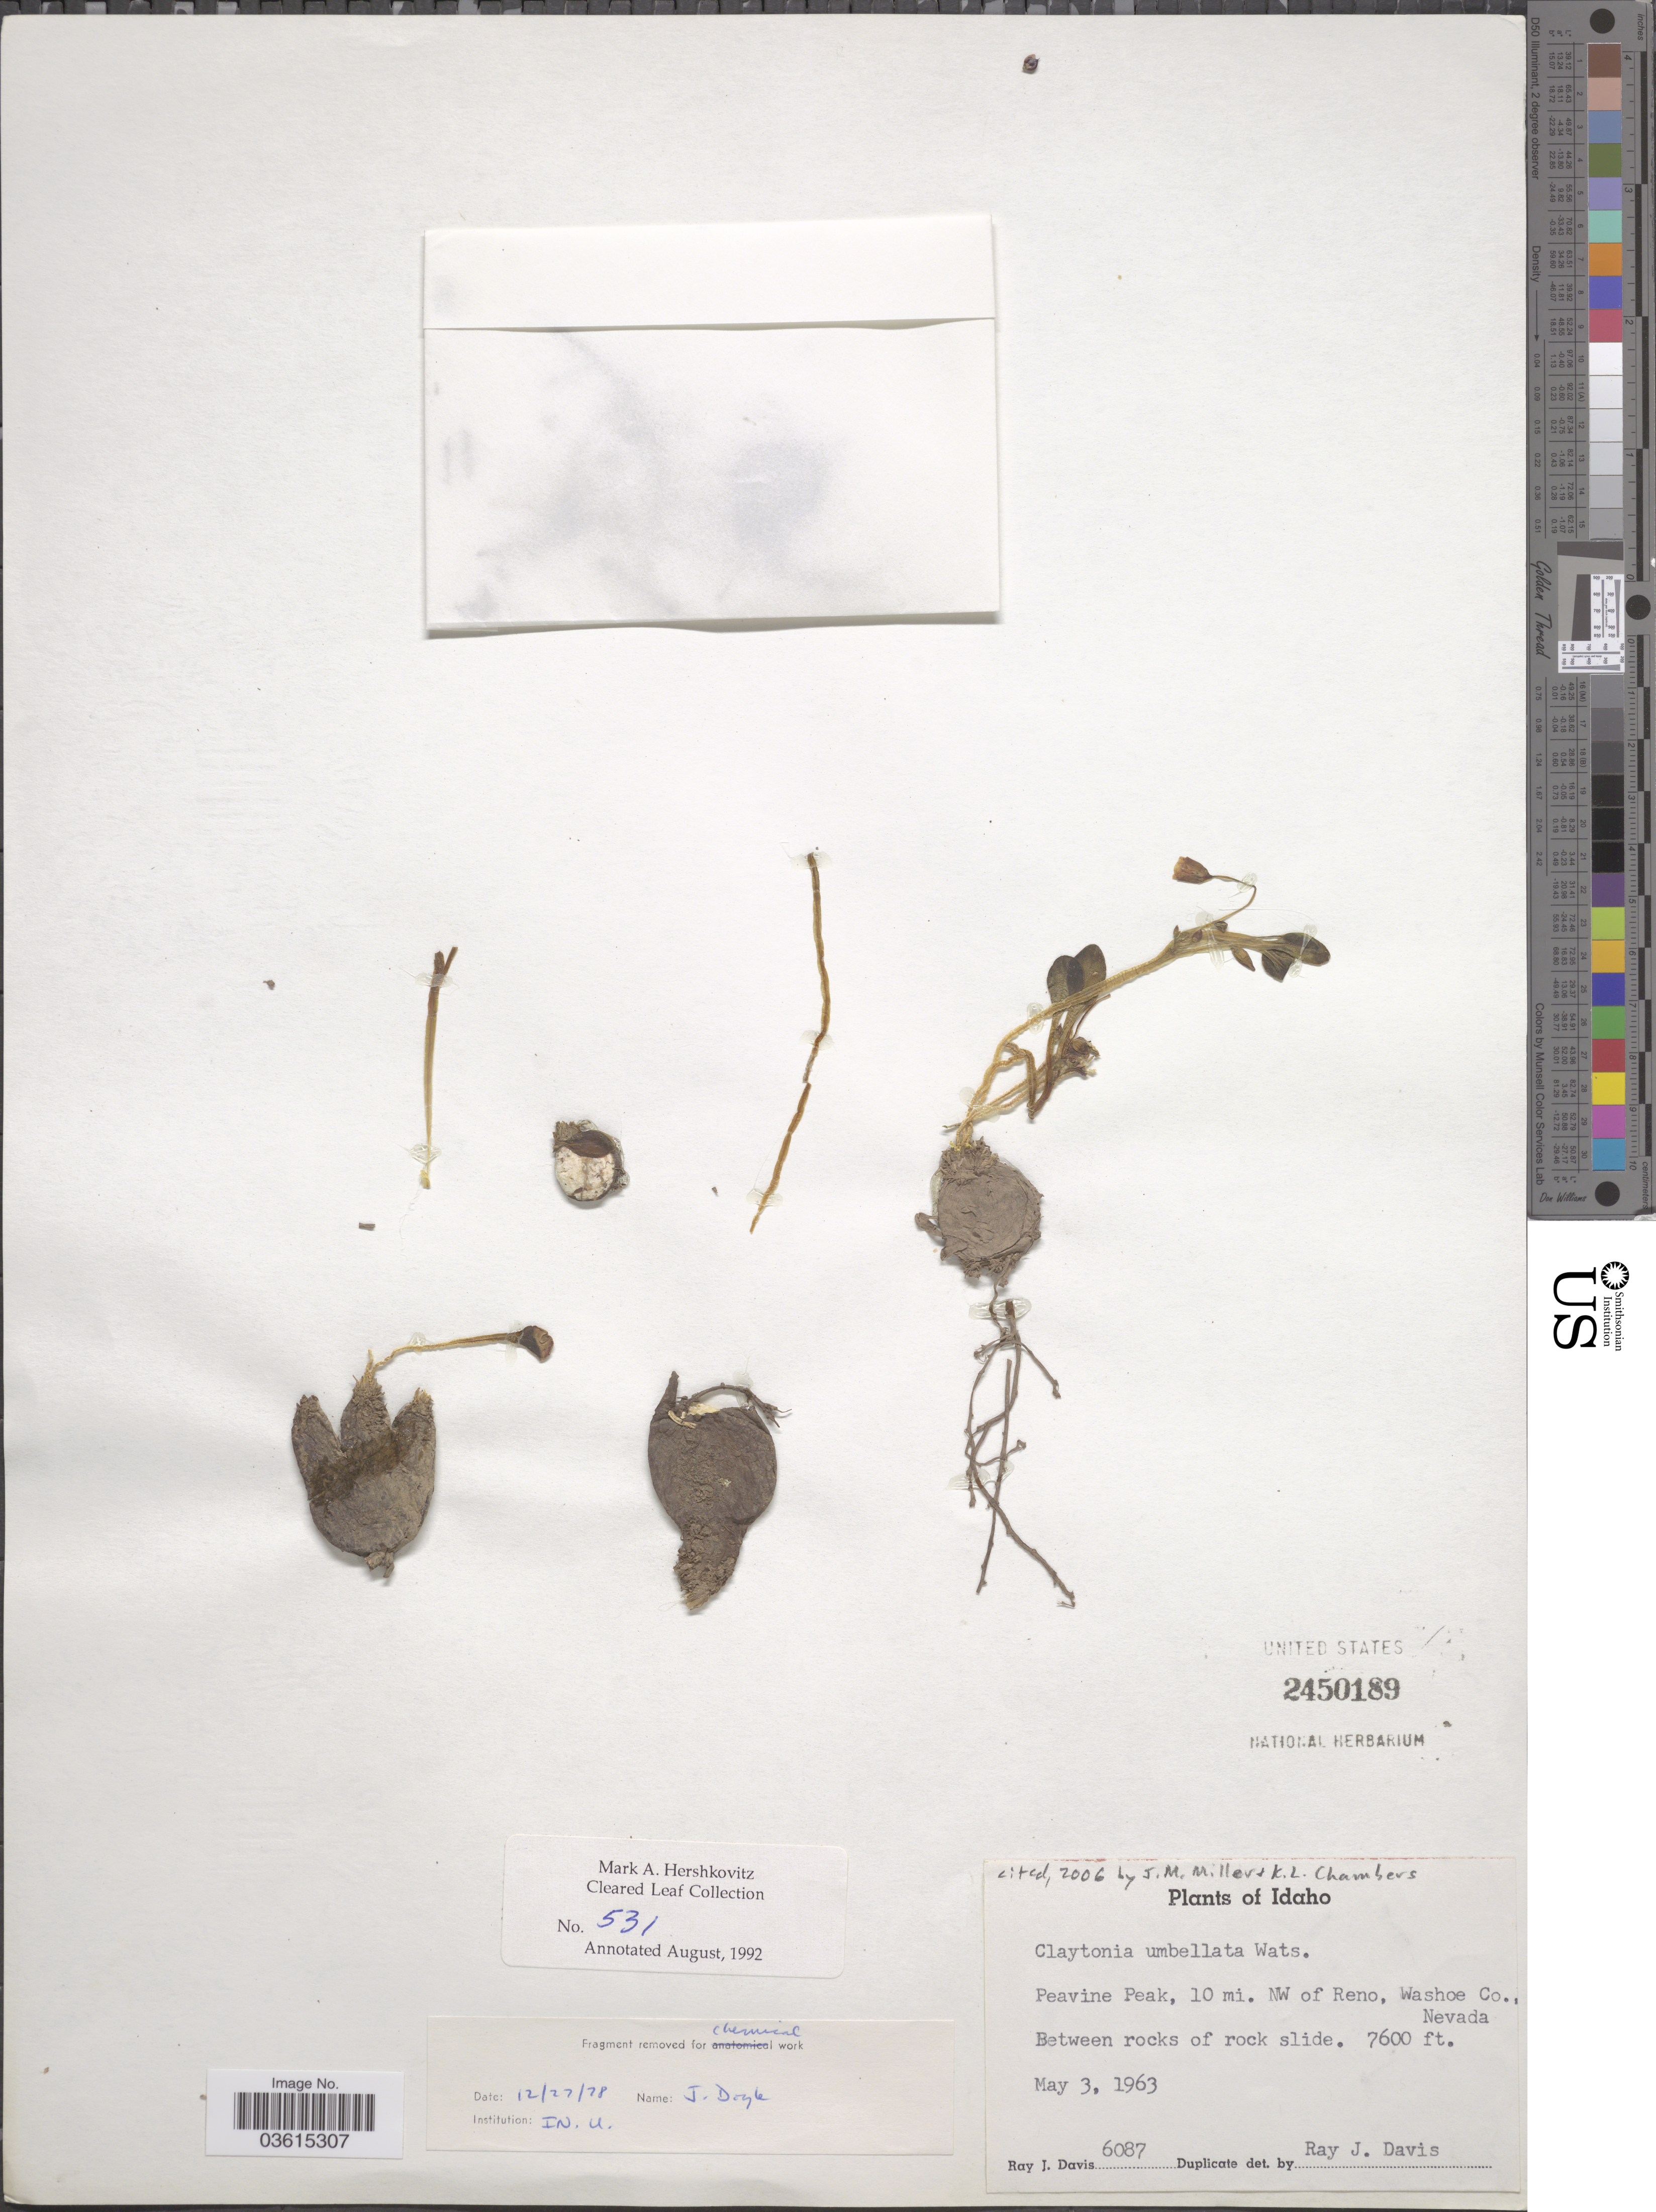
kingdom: Plantae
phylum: Tracheophyta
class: Magnoliopsida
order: Caryophyllales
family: Montiaceae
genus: Claytonia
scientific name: Claytonia umbellata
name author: S. Watson in C. King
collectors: R. Davis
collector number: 6087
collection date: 1963-05-03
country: United States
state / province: Nevada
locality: Peavine Peak, 10 mi. NW of Reno, Washoe Co.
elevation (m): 2316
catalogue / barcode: US 2450189